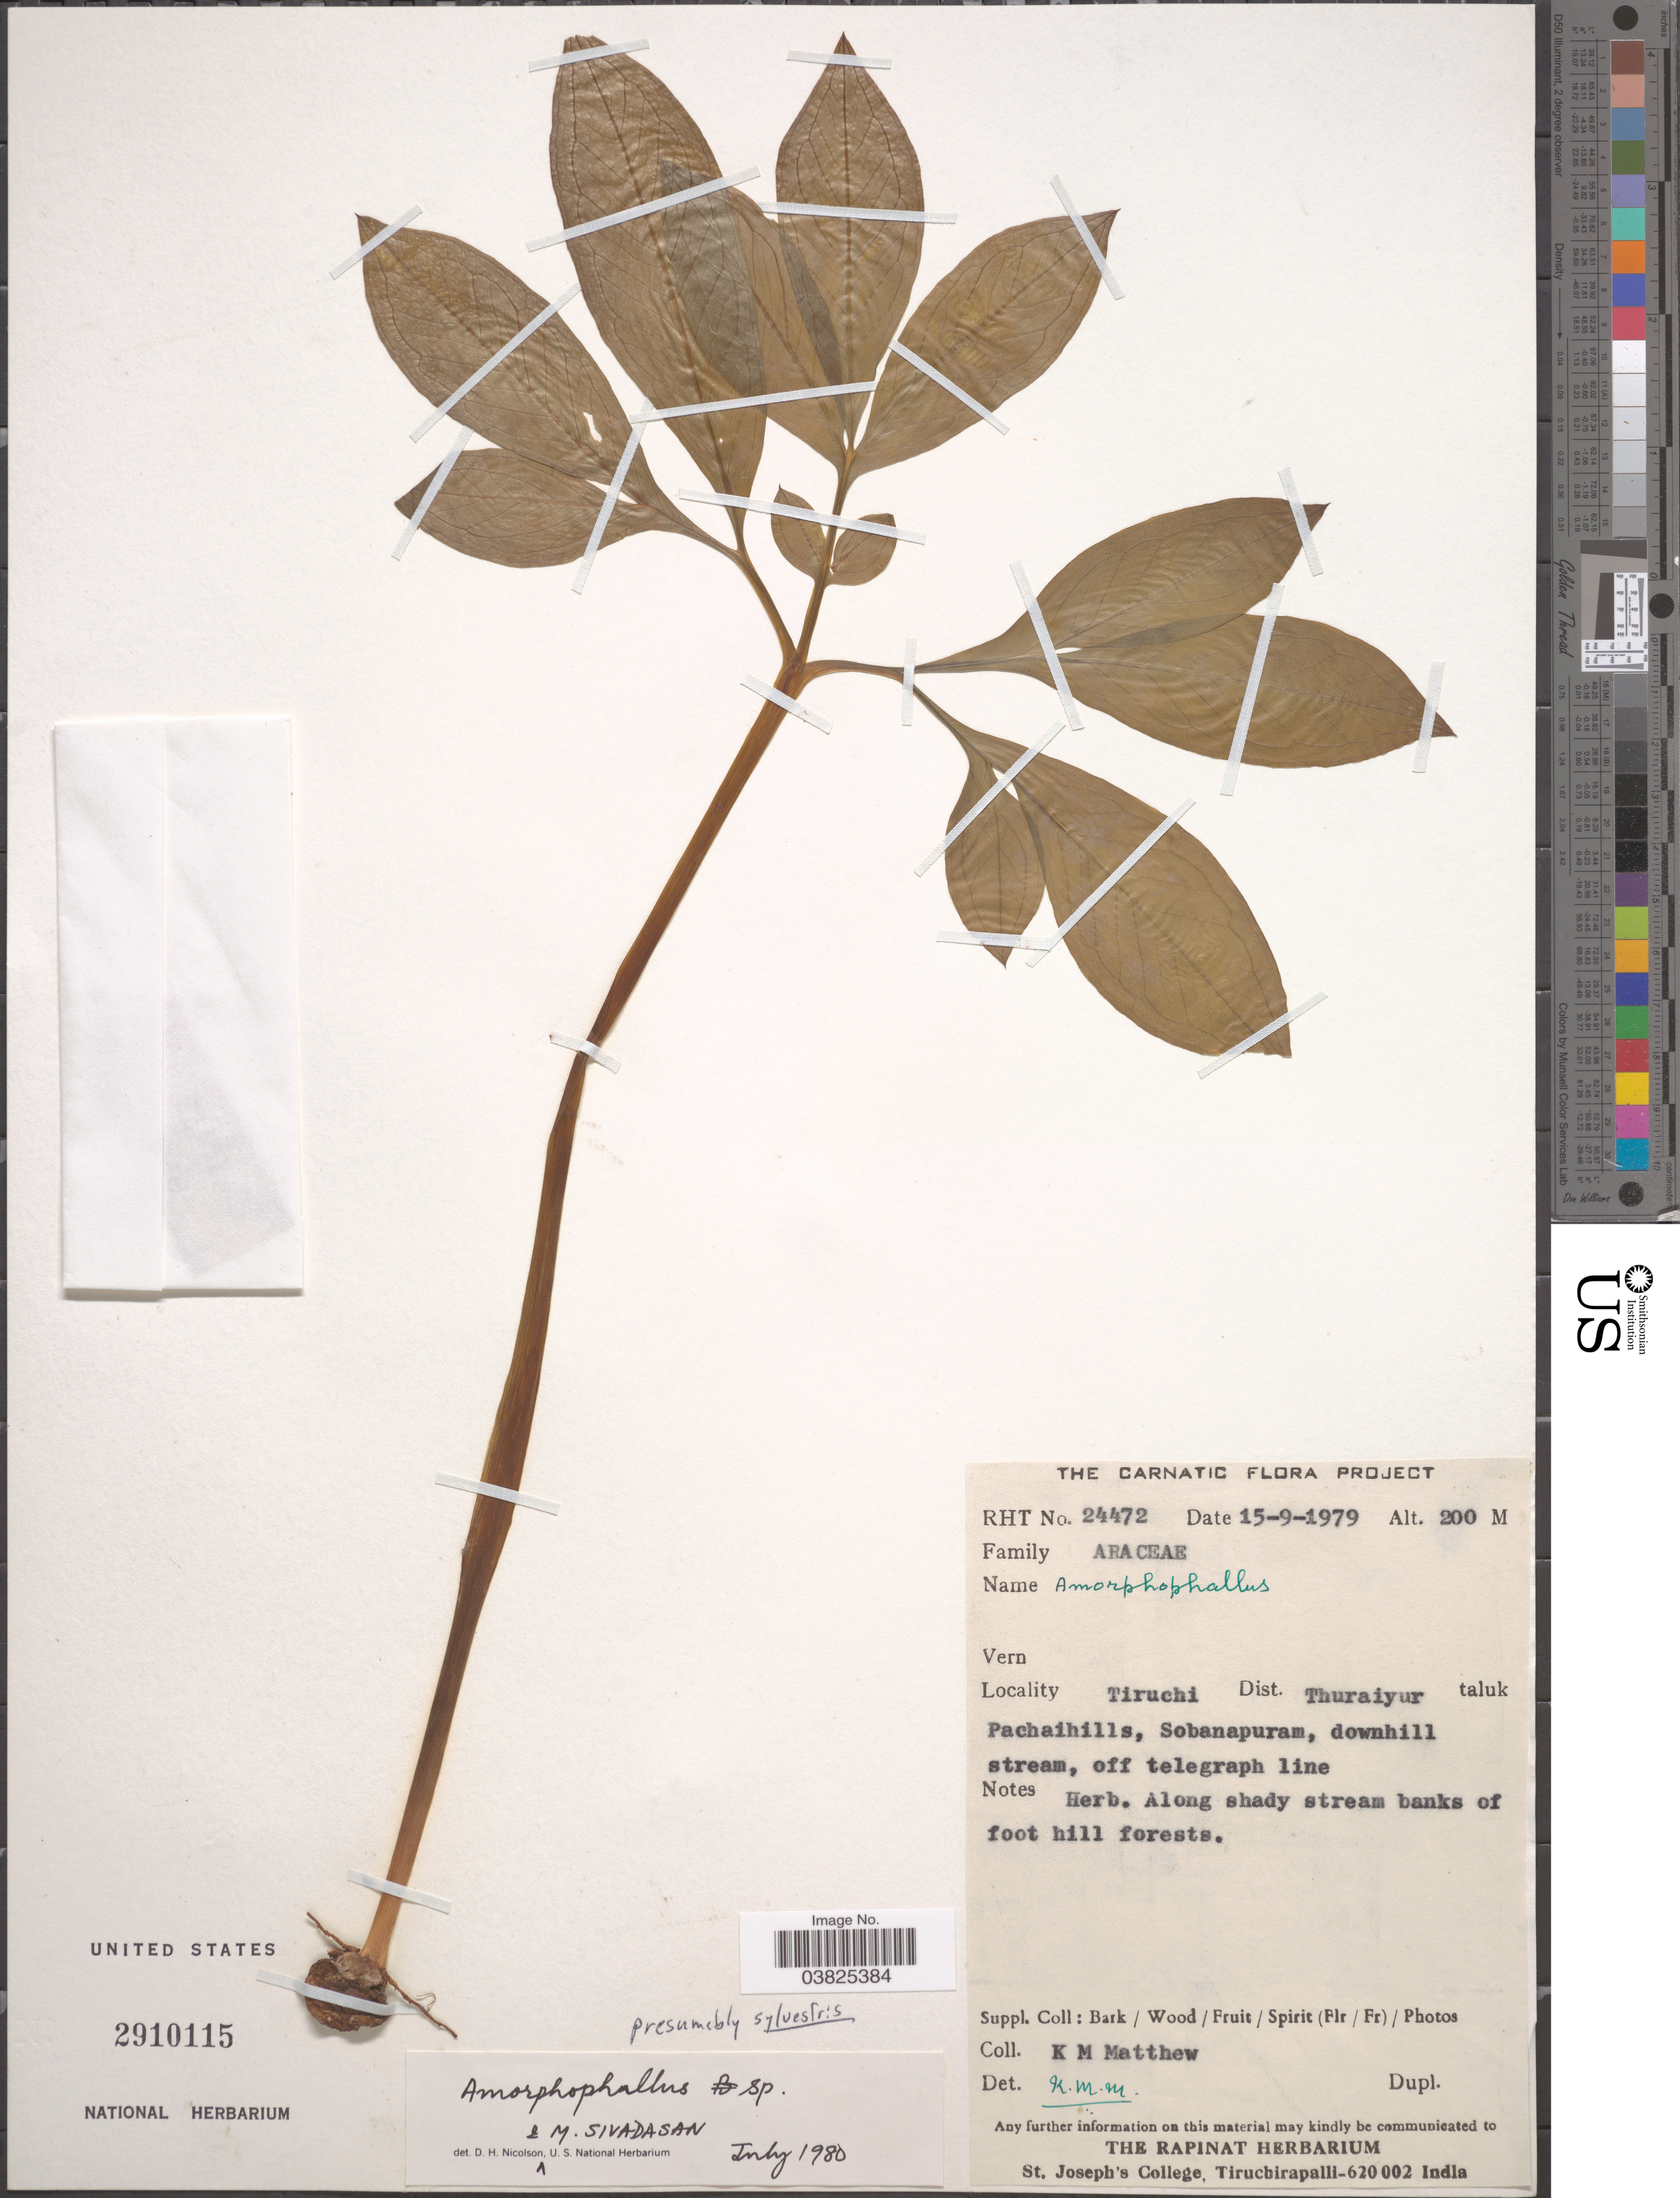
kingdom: Plantae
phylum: Tracheophyta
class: Liliopsida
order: Alismatales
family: Araceae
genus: Amorphophallus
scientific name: Amorphophallus sylvaticus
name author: (Roxb.) Kunth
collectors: K. M. Matthew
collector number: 24472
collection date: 1979-09-15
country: India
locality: Tiruchi Dist. Thuraiyur taluk Pachaihills, Sobanapuram, downhill stream, off telegraph line.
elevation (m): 200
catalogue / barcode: US 2910115